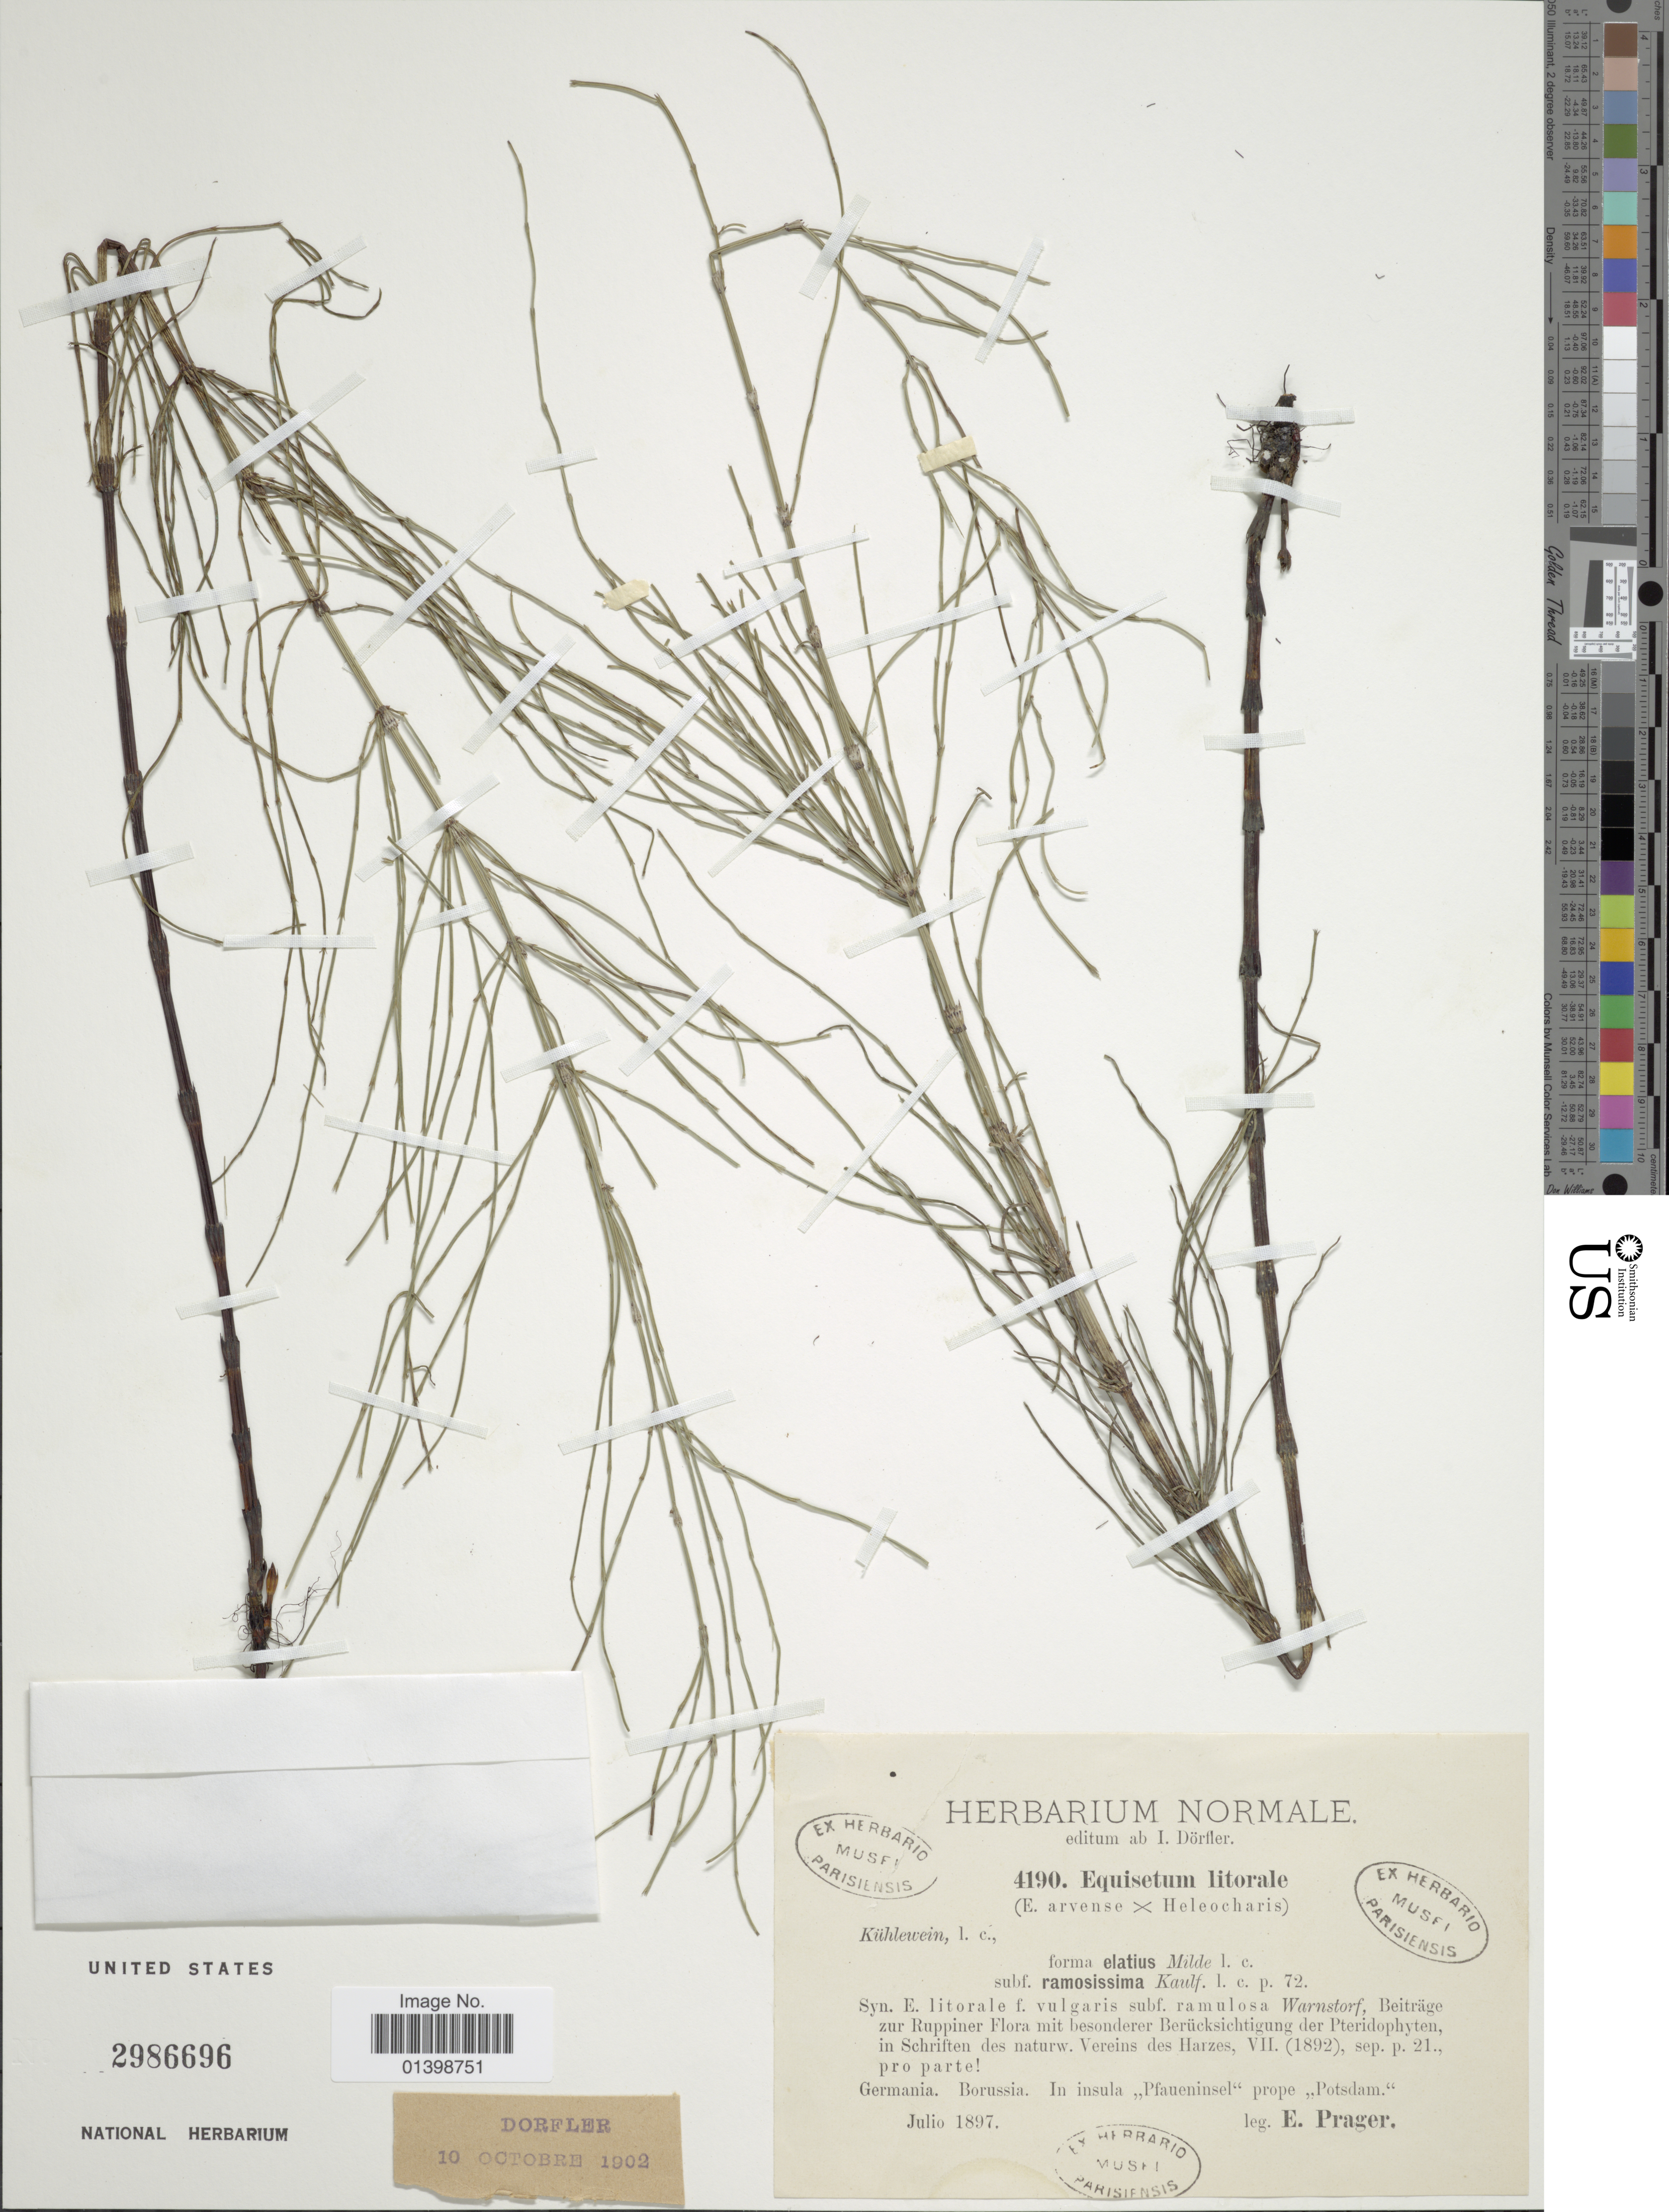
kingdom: Plantae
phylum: Tracheophyta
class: Polypodiopsida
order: Equisetales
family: Equisetaceae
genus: Equisetum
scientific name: Equisetum x litorale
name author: Kuhlw.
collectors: E. Prager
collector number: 4190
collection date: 1897-07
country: Germany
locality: In insula ,,Pfaueninsel' prope ,,Potsdam'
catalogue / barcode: US 2986696